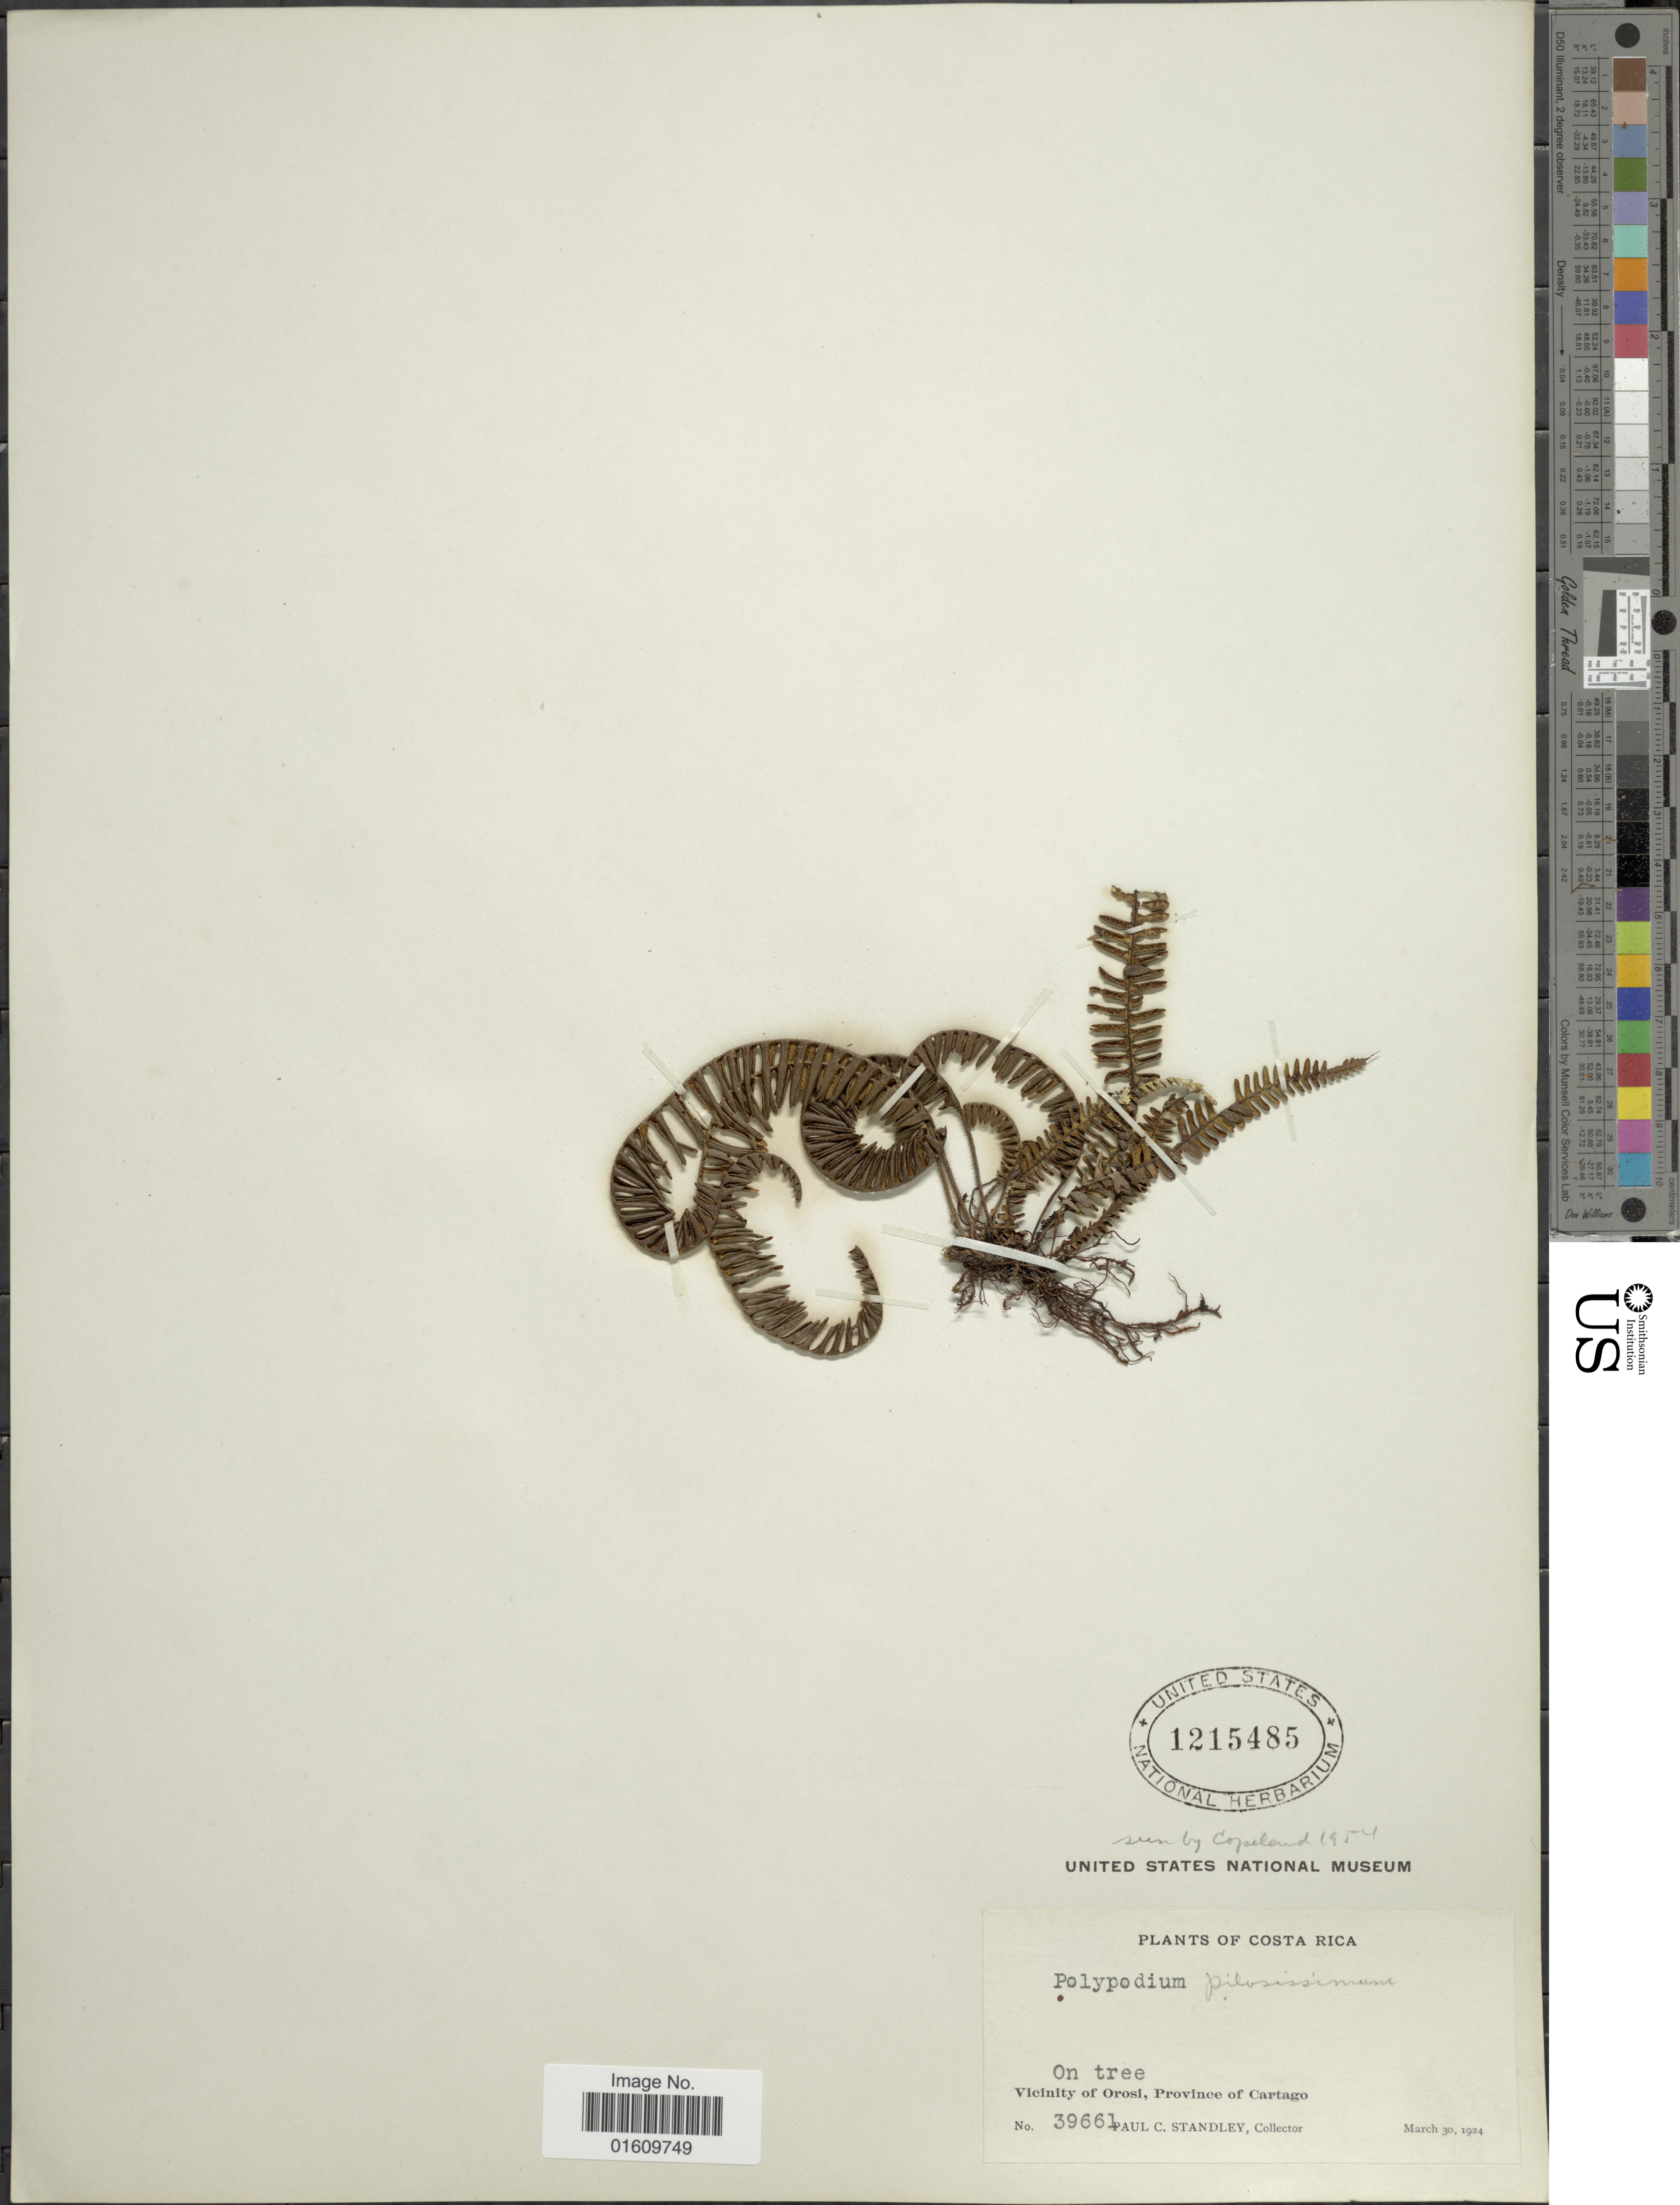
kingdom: Plantae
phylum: Tracheophyta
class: Polypodiopsida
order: Polypodiales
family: Polypodiaceae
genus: Melpomene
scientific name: Melpomene xiphopteroides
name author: (Liebm.) A.R. Sm. & R.C. Moran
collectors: P. C. Standley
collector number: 39661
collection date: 1924-03-30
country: Costa Rica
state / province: Cartago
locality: Vicinity of Orosi, Province of Cartago.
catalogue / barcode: US 1215485